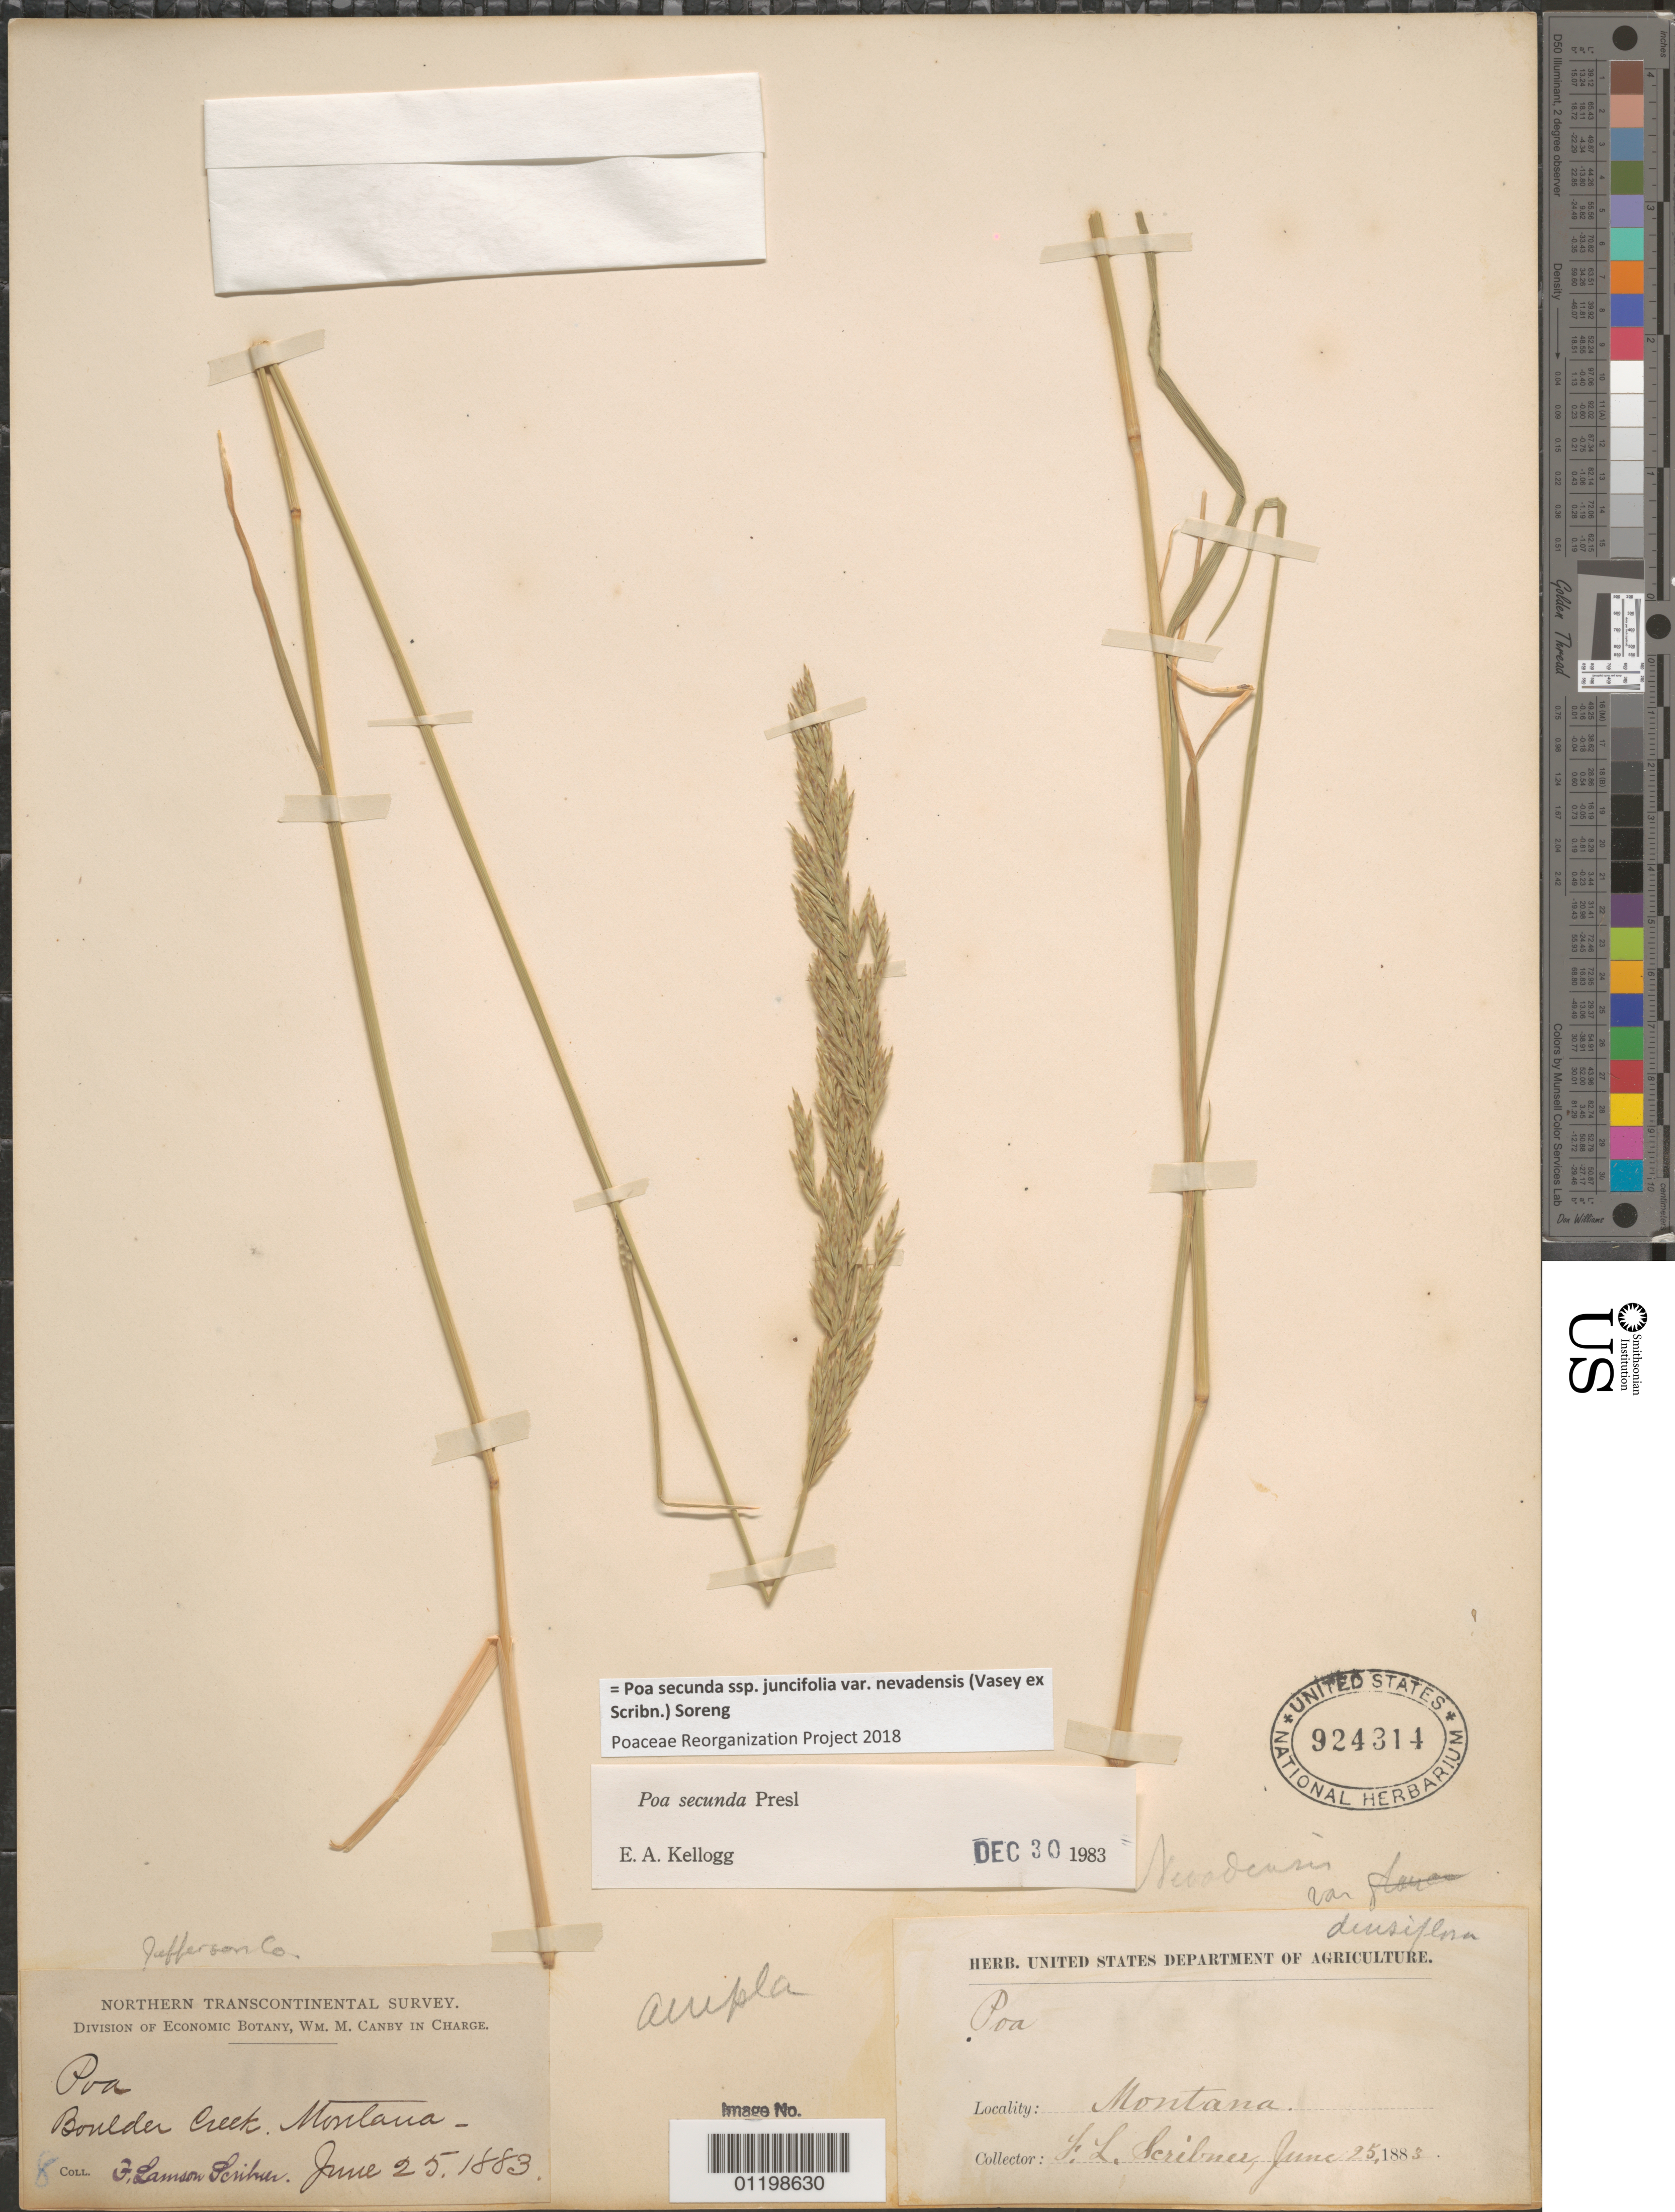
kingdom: Plantae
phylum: Tracheophyta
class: Liliopsida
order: Poales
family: Poaceae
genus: Poa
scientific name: Poa secunda subsp. juncifolia var. nevadensis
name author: (Vasey ex Scribn.) Soreng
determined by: Poaceae Reorganization Project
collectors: F. L. Scribner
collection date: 1883-06-25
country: United States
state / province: Montana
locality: Boulder Creek.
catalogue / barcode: US 924314